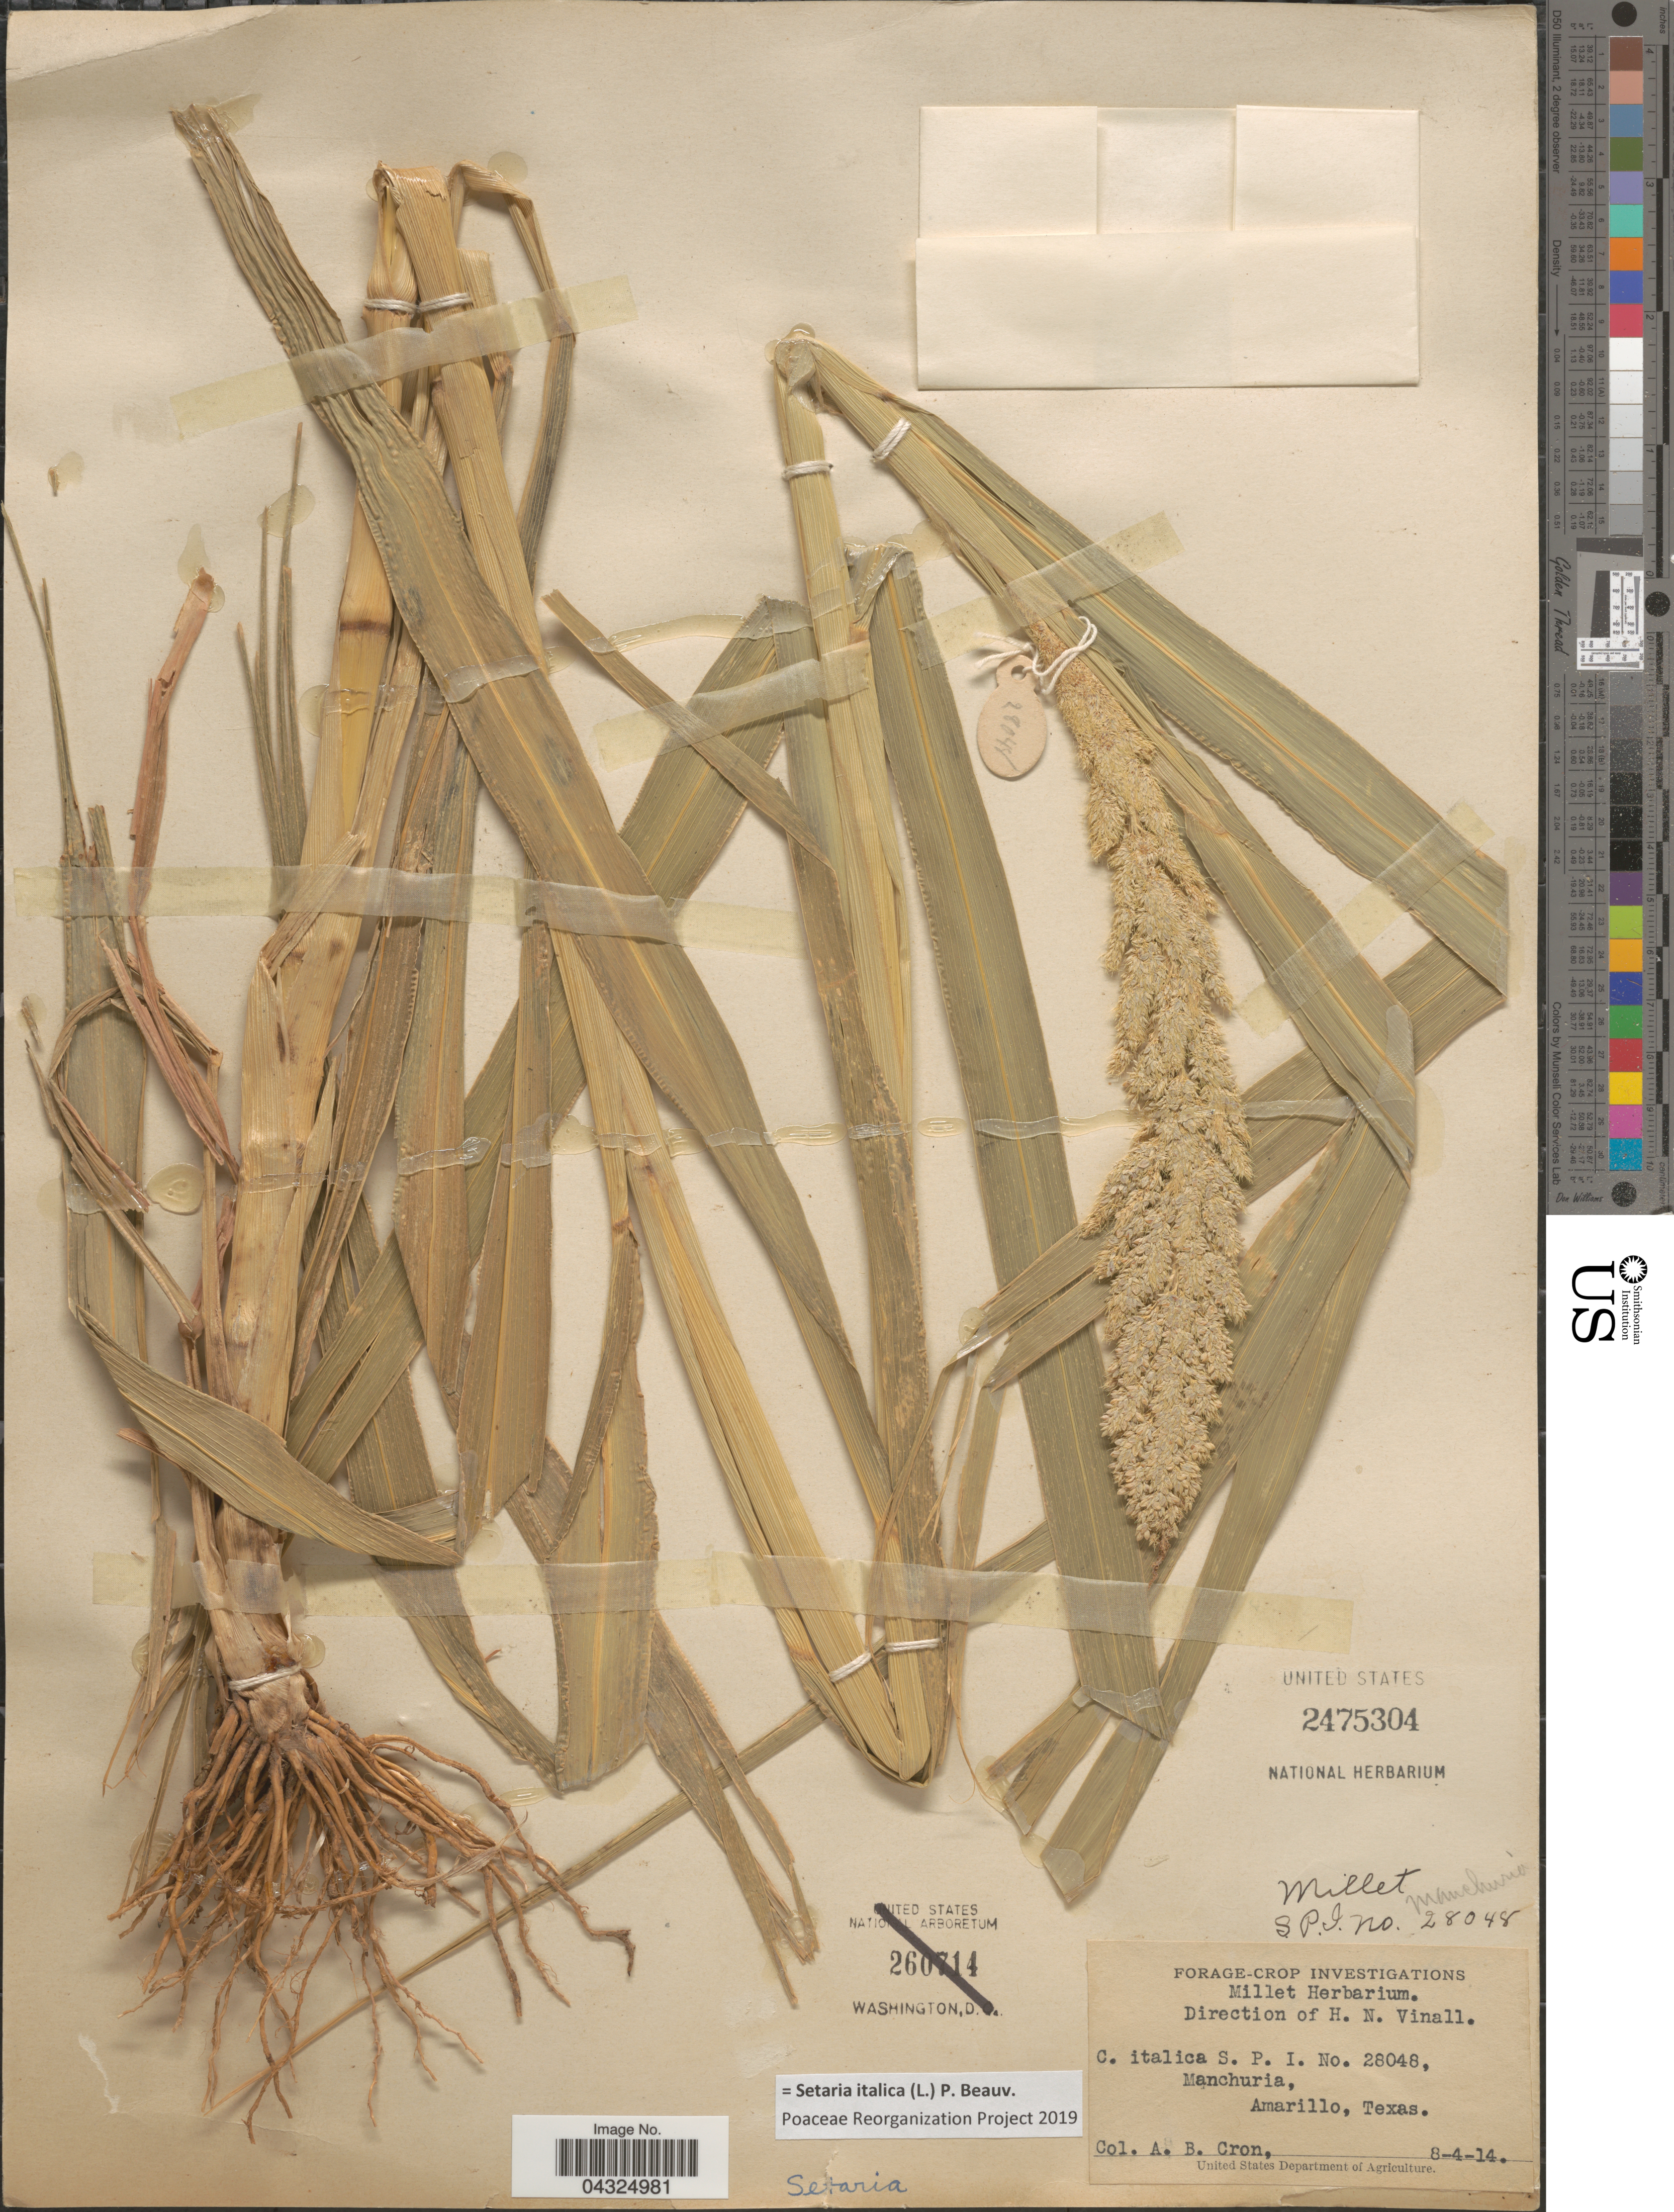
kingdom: Plantae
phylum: Tracheophyta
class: Liliopsida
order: Poales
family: Poaceae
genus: Setaria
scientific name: Setaria italica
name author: (L.) P. Beauv.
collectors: A. Cron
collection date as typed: Transcribed d/m/y: 4/8/14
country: United States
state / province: Texas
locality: Manchuria, Amarillo.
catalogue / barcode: US 2475304